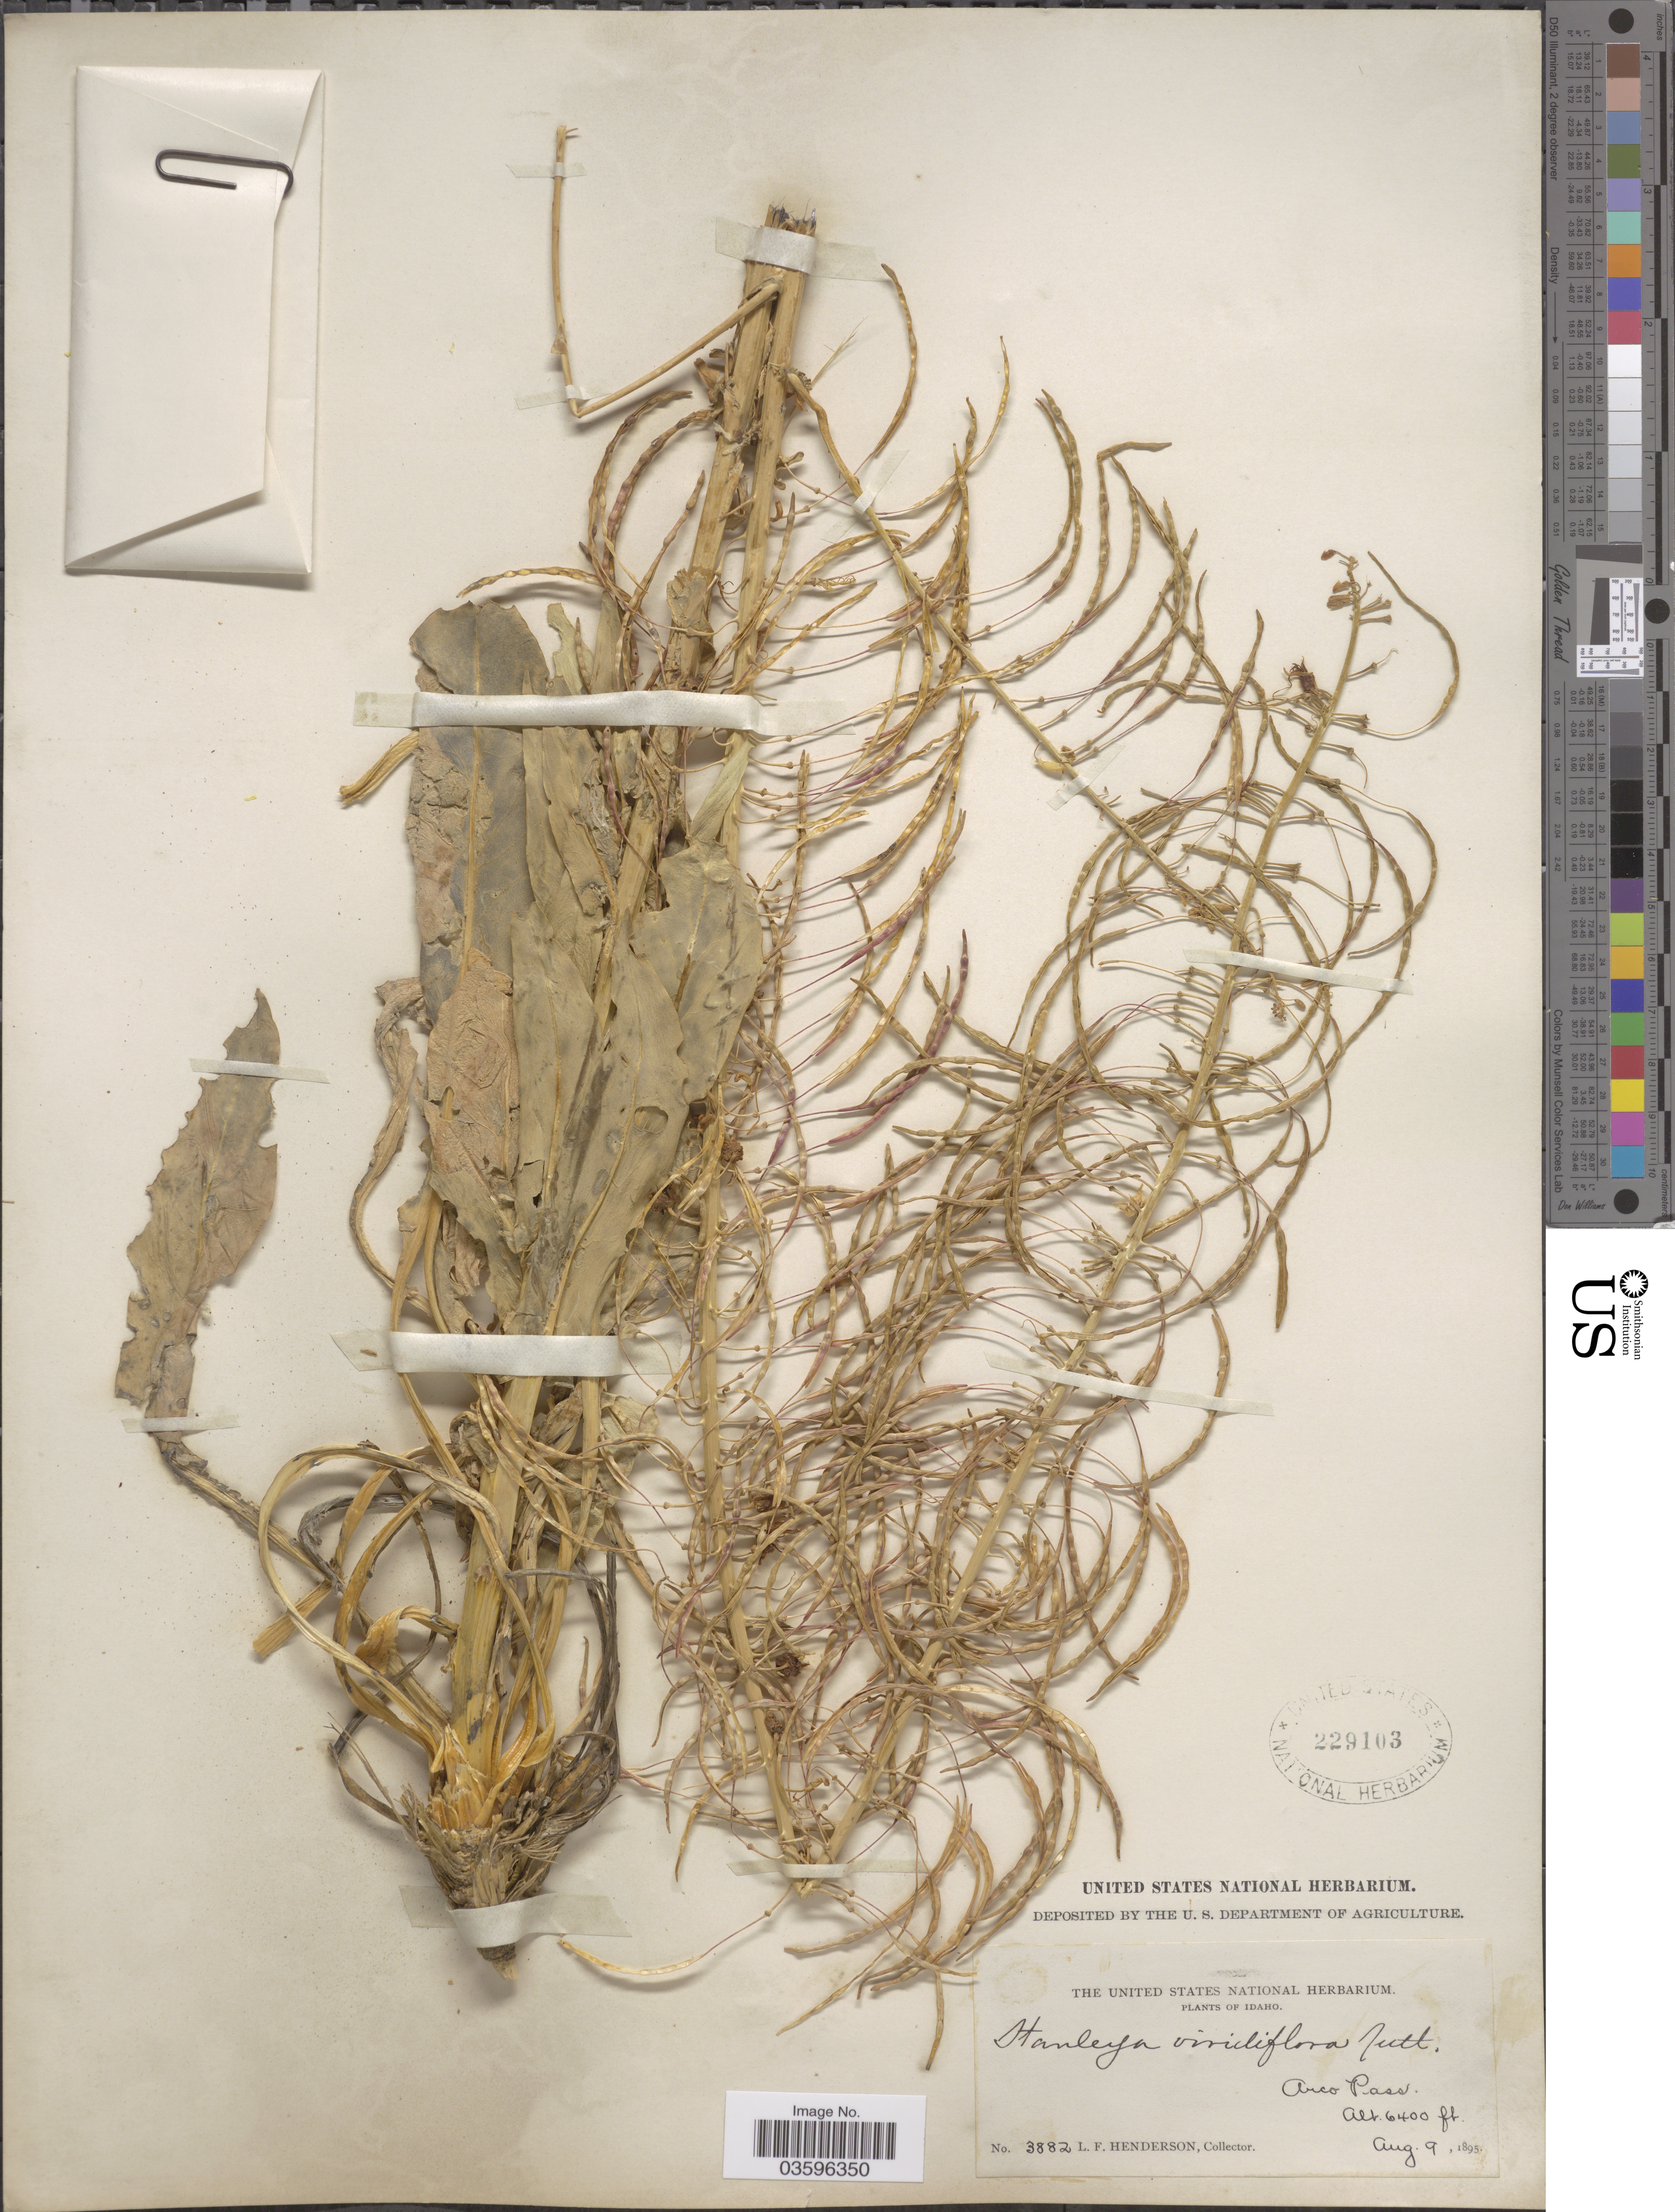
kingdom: Plantae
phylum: Tracheophyta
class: Magnoliopsida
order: Brassicales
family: Brassicaceae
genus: Stanleya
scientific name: Stanleya viridiflora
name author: Nutt.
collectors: L. Henderson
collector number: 3882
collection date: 1895-08-09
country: United States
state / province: Idaho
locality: Arco Pass.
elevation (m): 1951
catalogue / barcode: US 229103